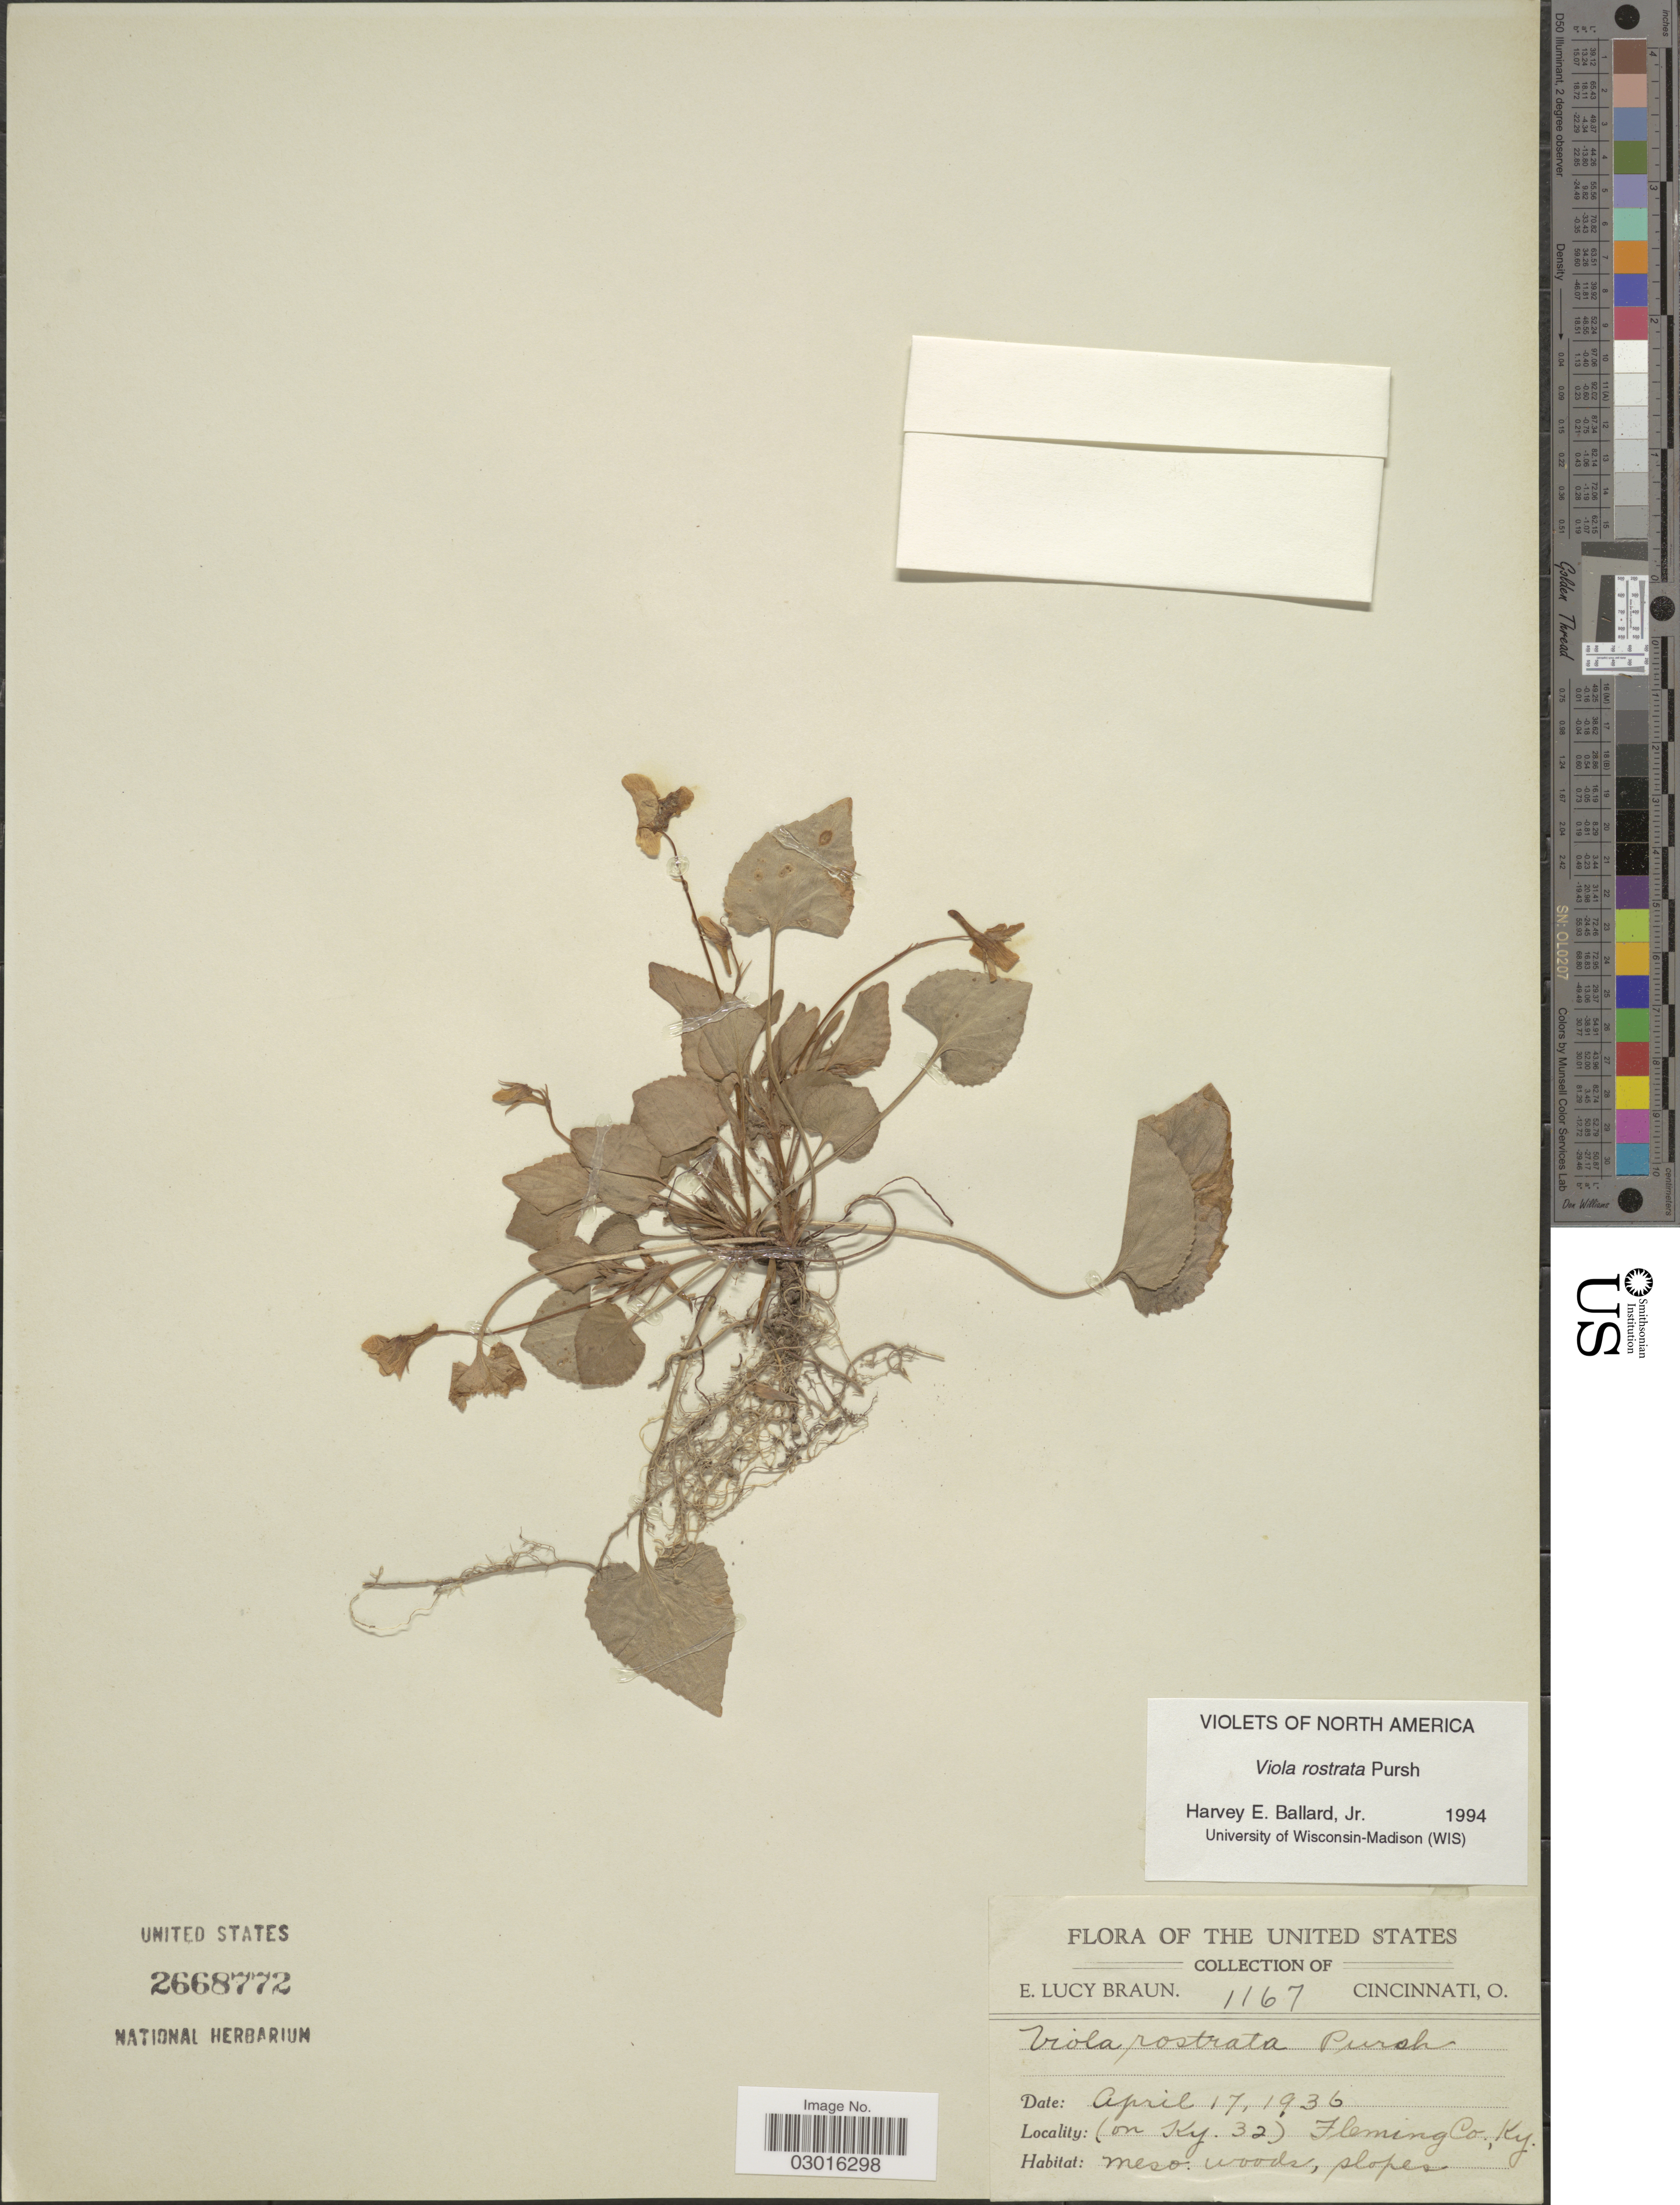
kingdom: Plantae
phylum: Tracheophyta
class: Magnoliopsida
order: Malpighiales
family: Violaceae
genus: Viola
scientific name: Viola rostrata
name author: Pursh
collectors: E. L. Braun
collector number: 1167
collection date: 1936-04-17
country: United States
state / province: Kentucky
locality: (on Ky. 32) Fleming Co.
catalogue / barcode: US 2668772